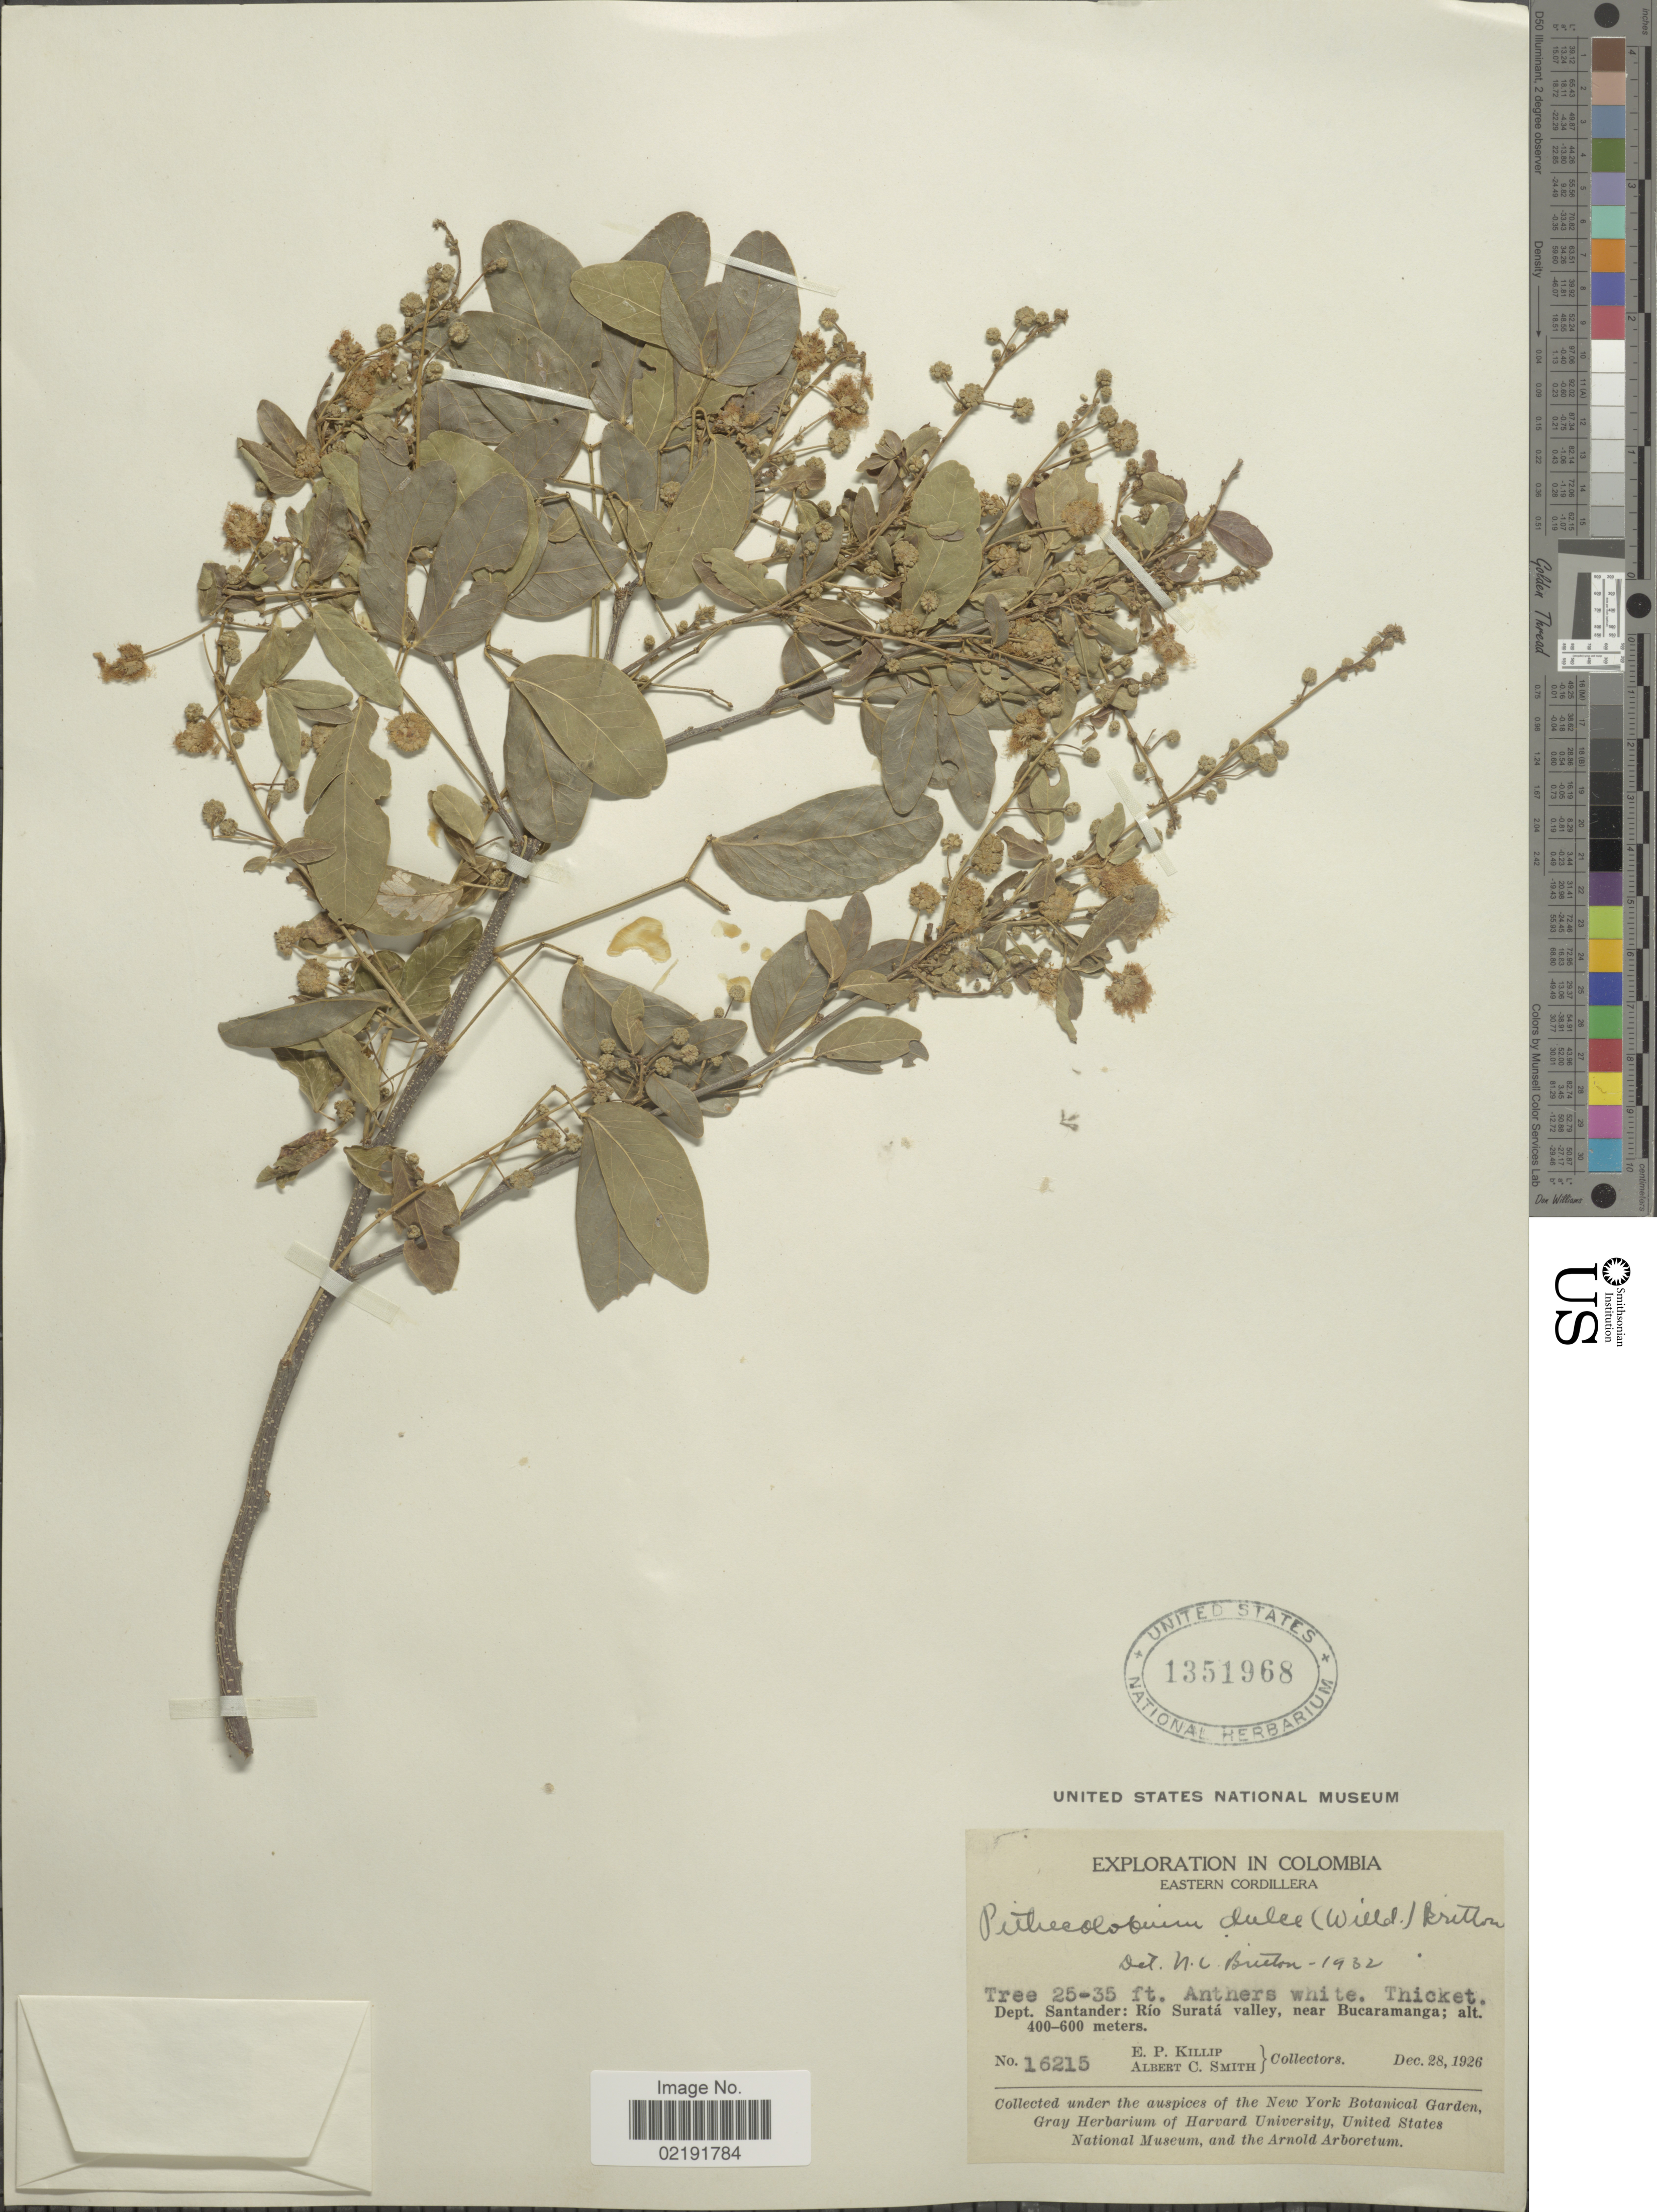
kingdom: Plantae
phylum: Tracheophyta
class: Magnoliopsida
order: Fabales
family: Fabaceae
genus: Pithecellobium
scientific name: Pithecellobium dulce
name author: (Roxb.) Benth.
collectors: E. P. Killip & A. C. Smith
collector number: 16215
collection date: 1926-12-28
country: Colombia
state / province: Santander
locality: Eastern Cordillera. Dept. Santander: Río Suratá valley, near Bucaramanga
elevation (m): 400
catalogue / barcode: US 1351968